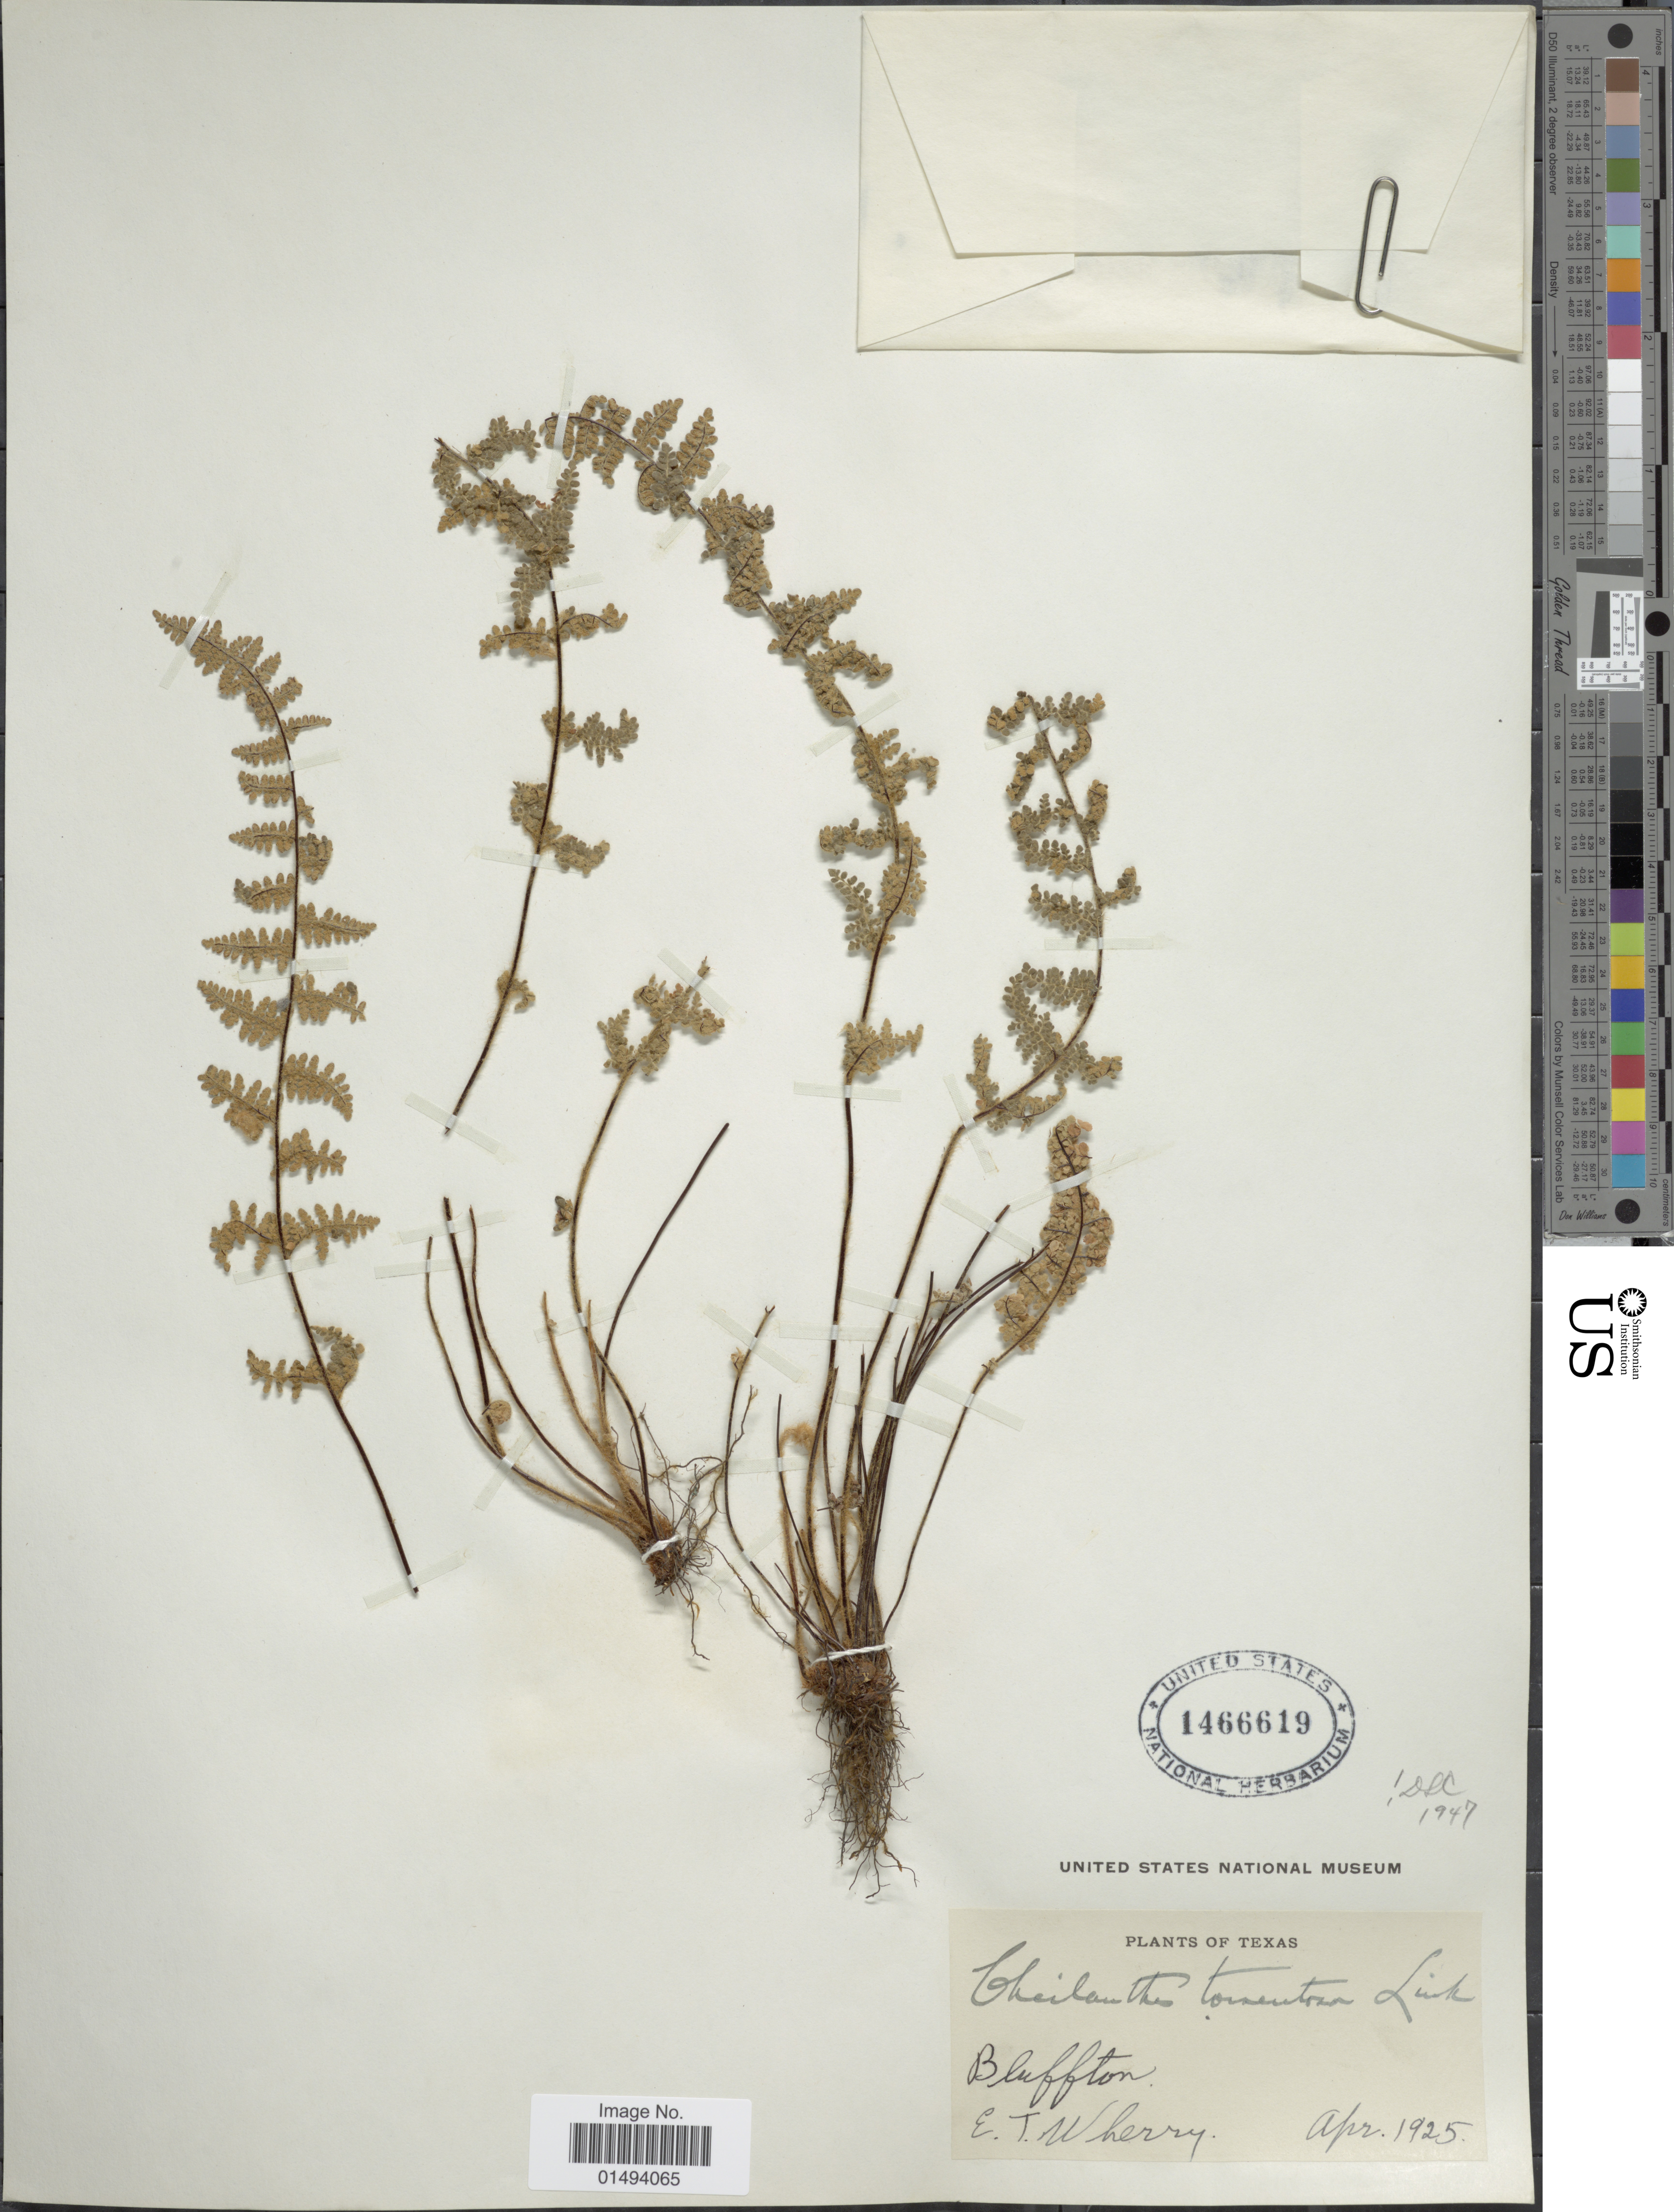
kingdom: Plantae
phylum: Tracheophyta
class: Polypodiopsida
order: Polypodiales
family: Pteridaceae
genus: Myriopteris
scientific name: Myriopteris tomentosa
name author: (Link) Fée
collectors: E. T. Wherry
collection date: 1925-04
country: United States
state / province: Texas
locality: Bluffton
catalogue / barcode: US 1466619